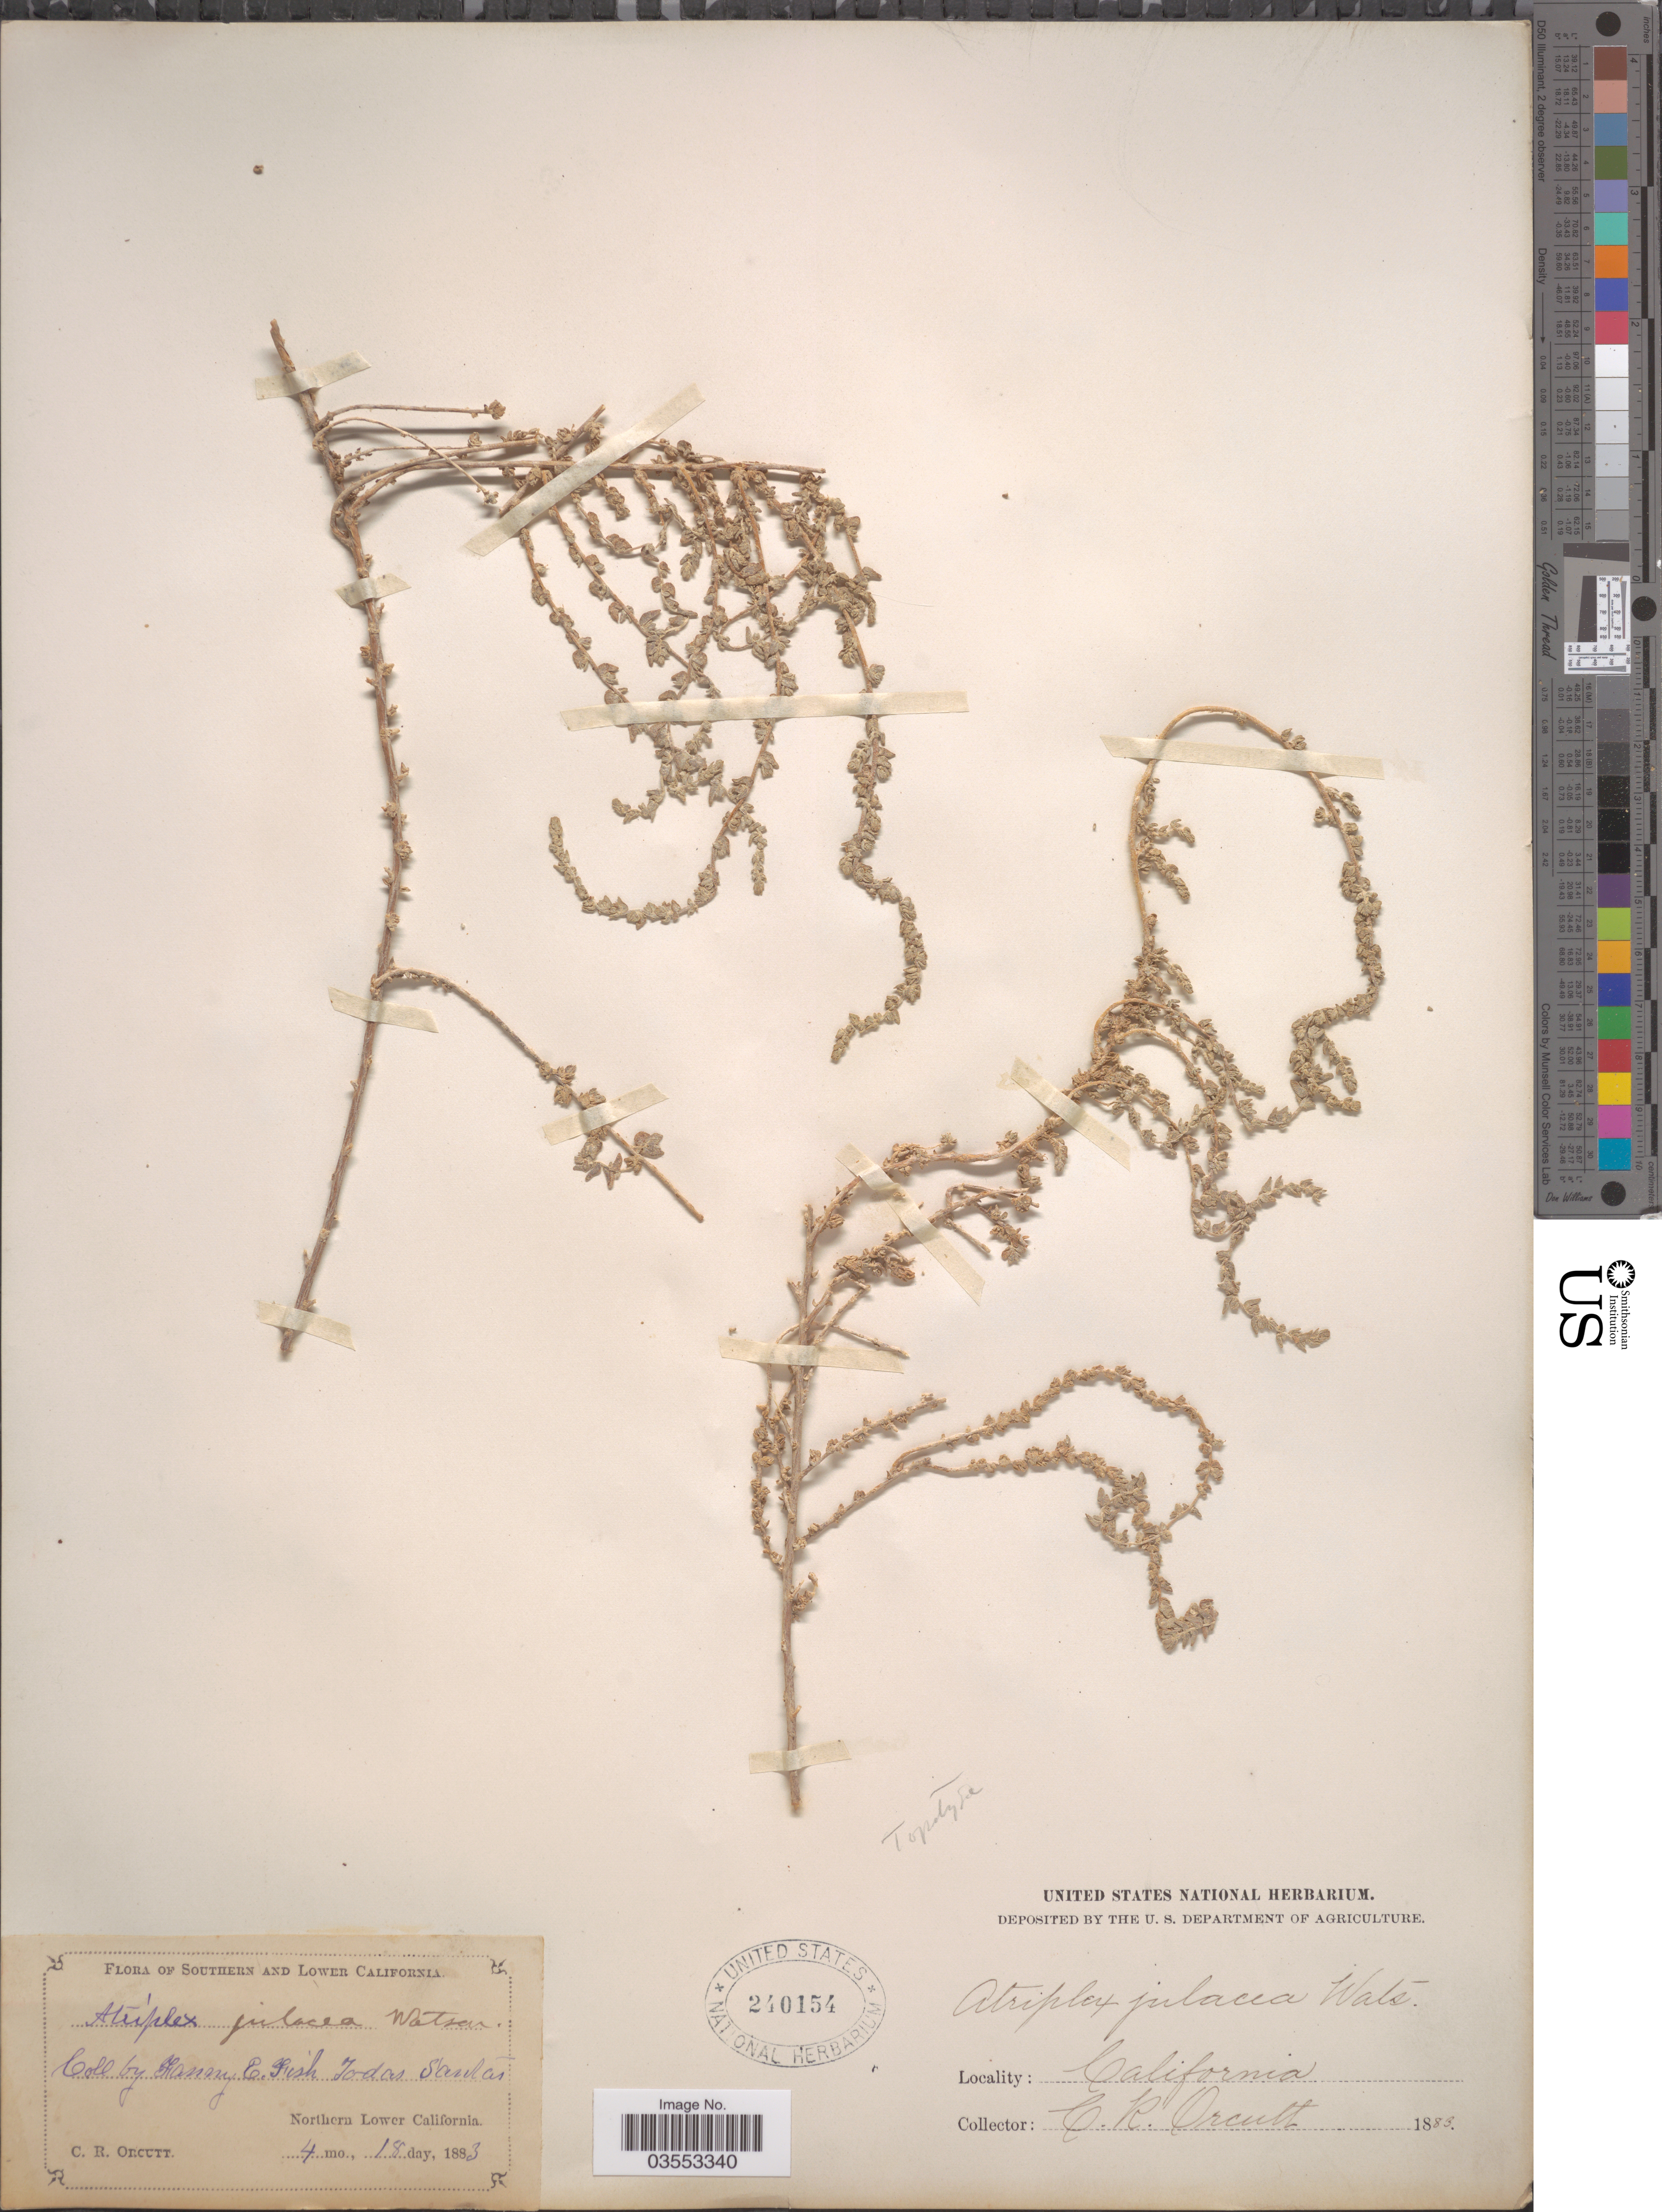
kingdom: Plantae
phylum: Tracheophyta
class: Magnoliopsida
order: Caryophyllales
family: Amaranthaceae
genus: Atriplex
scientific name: Atriplex julacea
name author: S. Watson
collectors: F. Fink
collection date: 1883-04-18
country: United States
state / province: California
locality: Todos Santos, Northern Lower California.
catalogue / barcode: US 240154